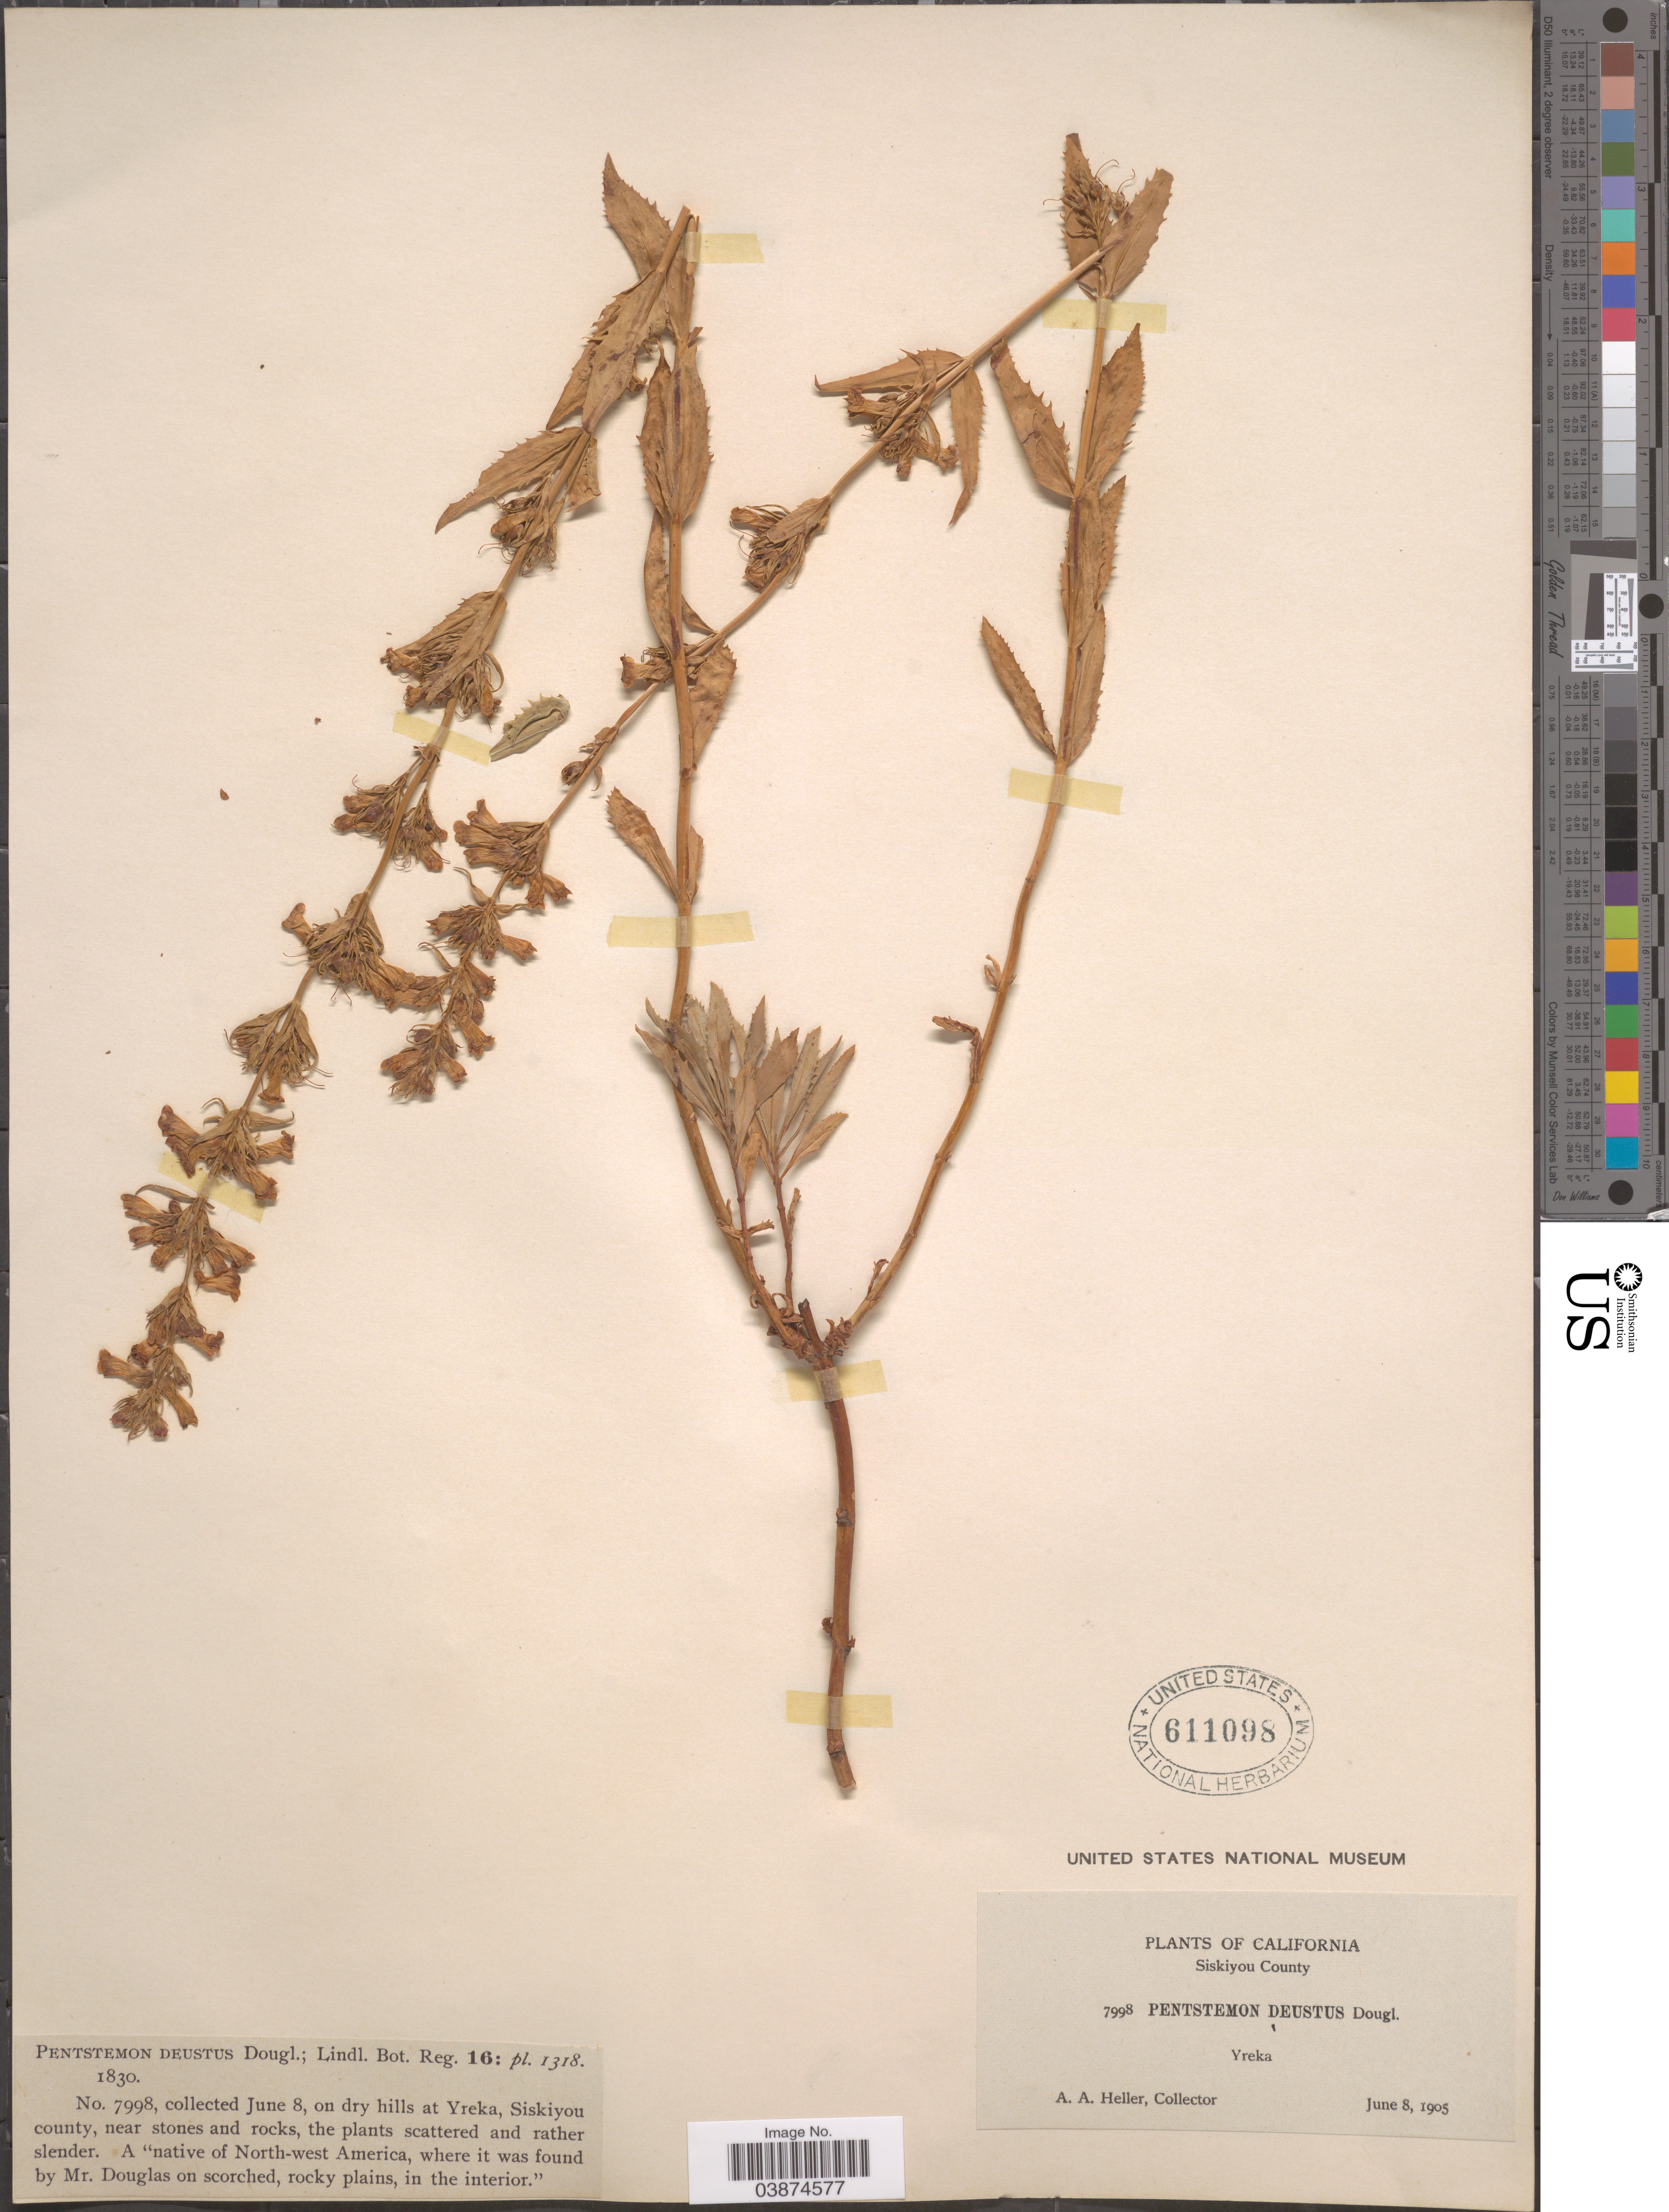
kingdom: Plantae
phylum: Tracheophyta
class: Magnoliopsida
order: Lamiales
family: Plantaginaceae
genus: Penstemon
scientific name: Penstemon deustus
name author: Douglas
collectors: A. A. Heller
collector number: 7998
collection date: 1905-06-08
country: United States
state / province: California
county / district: Siskiyou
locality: Siskiyou County. Yreka.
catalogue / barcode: US 611098